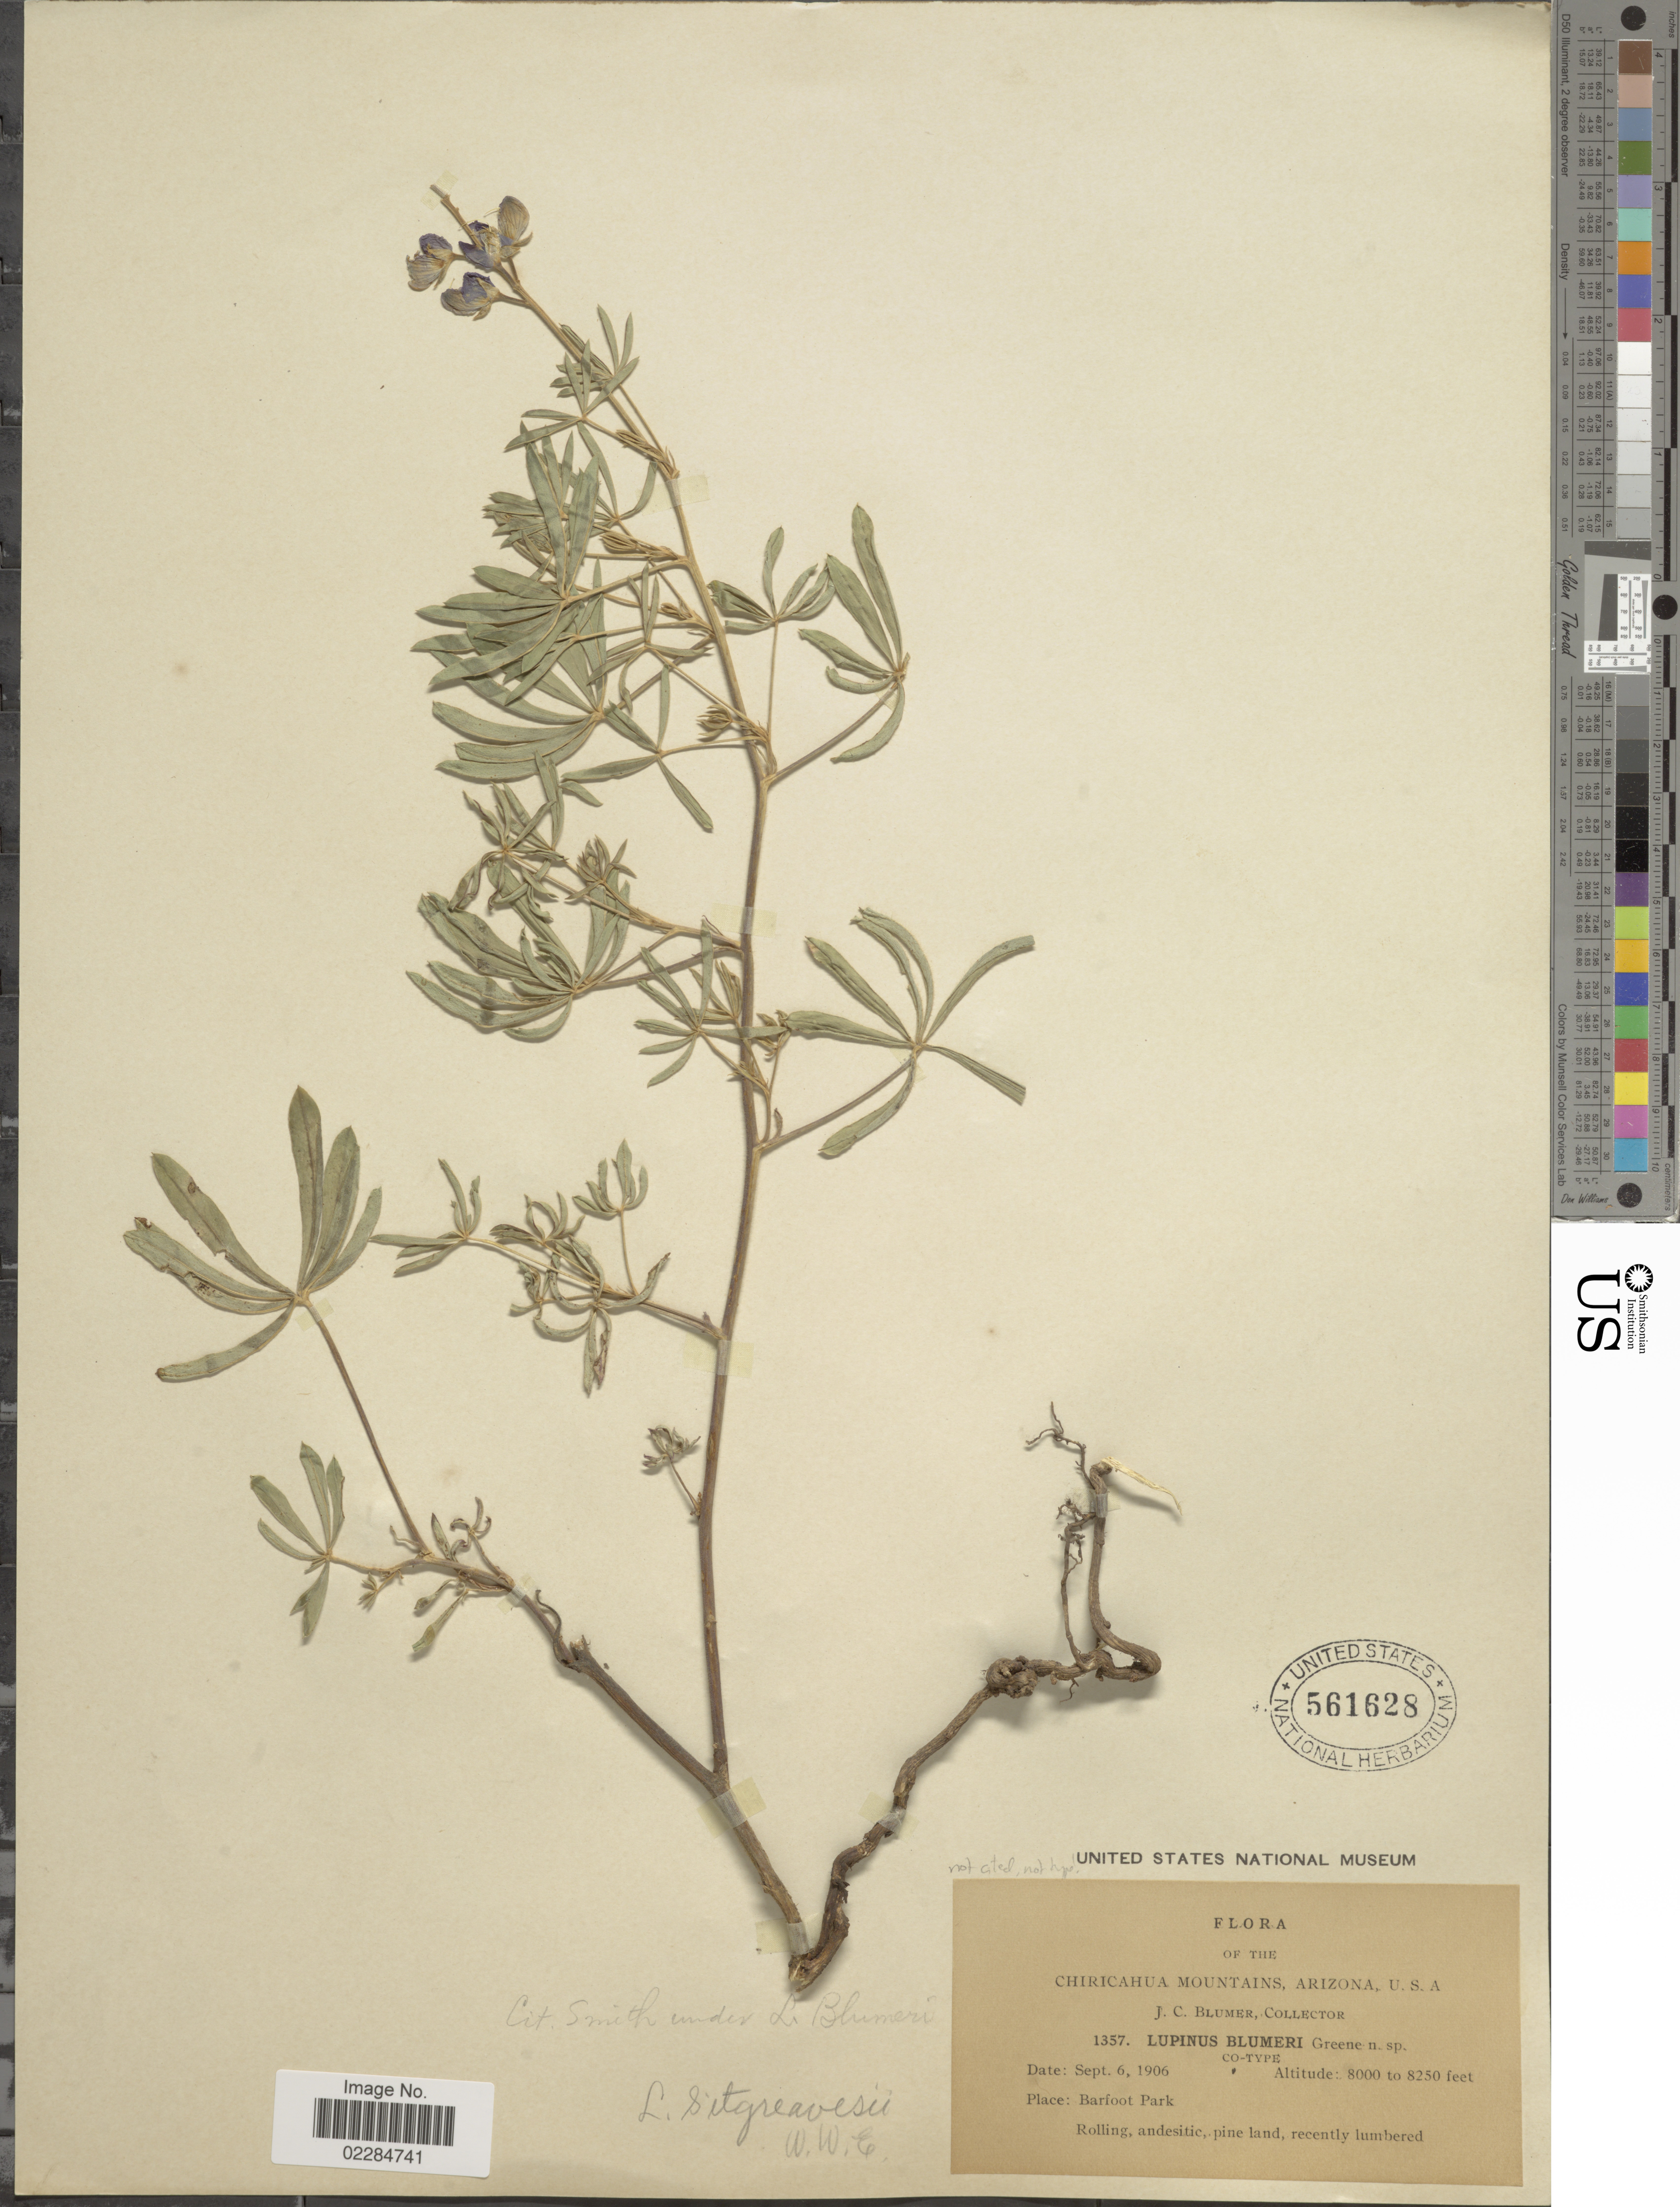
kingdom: Plantae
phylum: Tracheophyta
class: Magnoliopsida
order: Fabales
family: Fabaceae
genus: Lupinus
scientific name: Lupinus blumeri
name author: Greene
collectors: J. C. Blumer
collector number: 1357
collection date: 1906-09-06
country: United States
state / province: Arizona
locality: Chiricahua Mountains. Barfoot Park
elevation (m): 2438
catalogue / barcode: US 561628